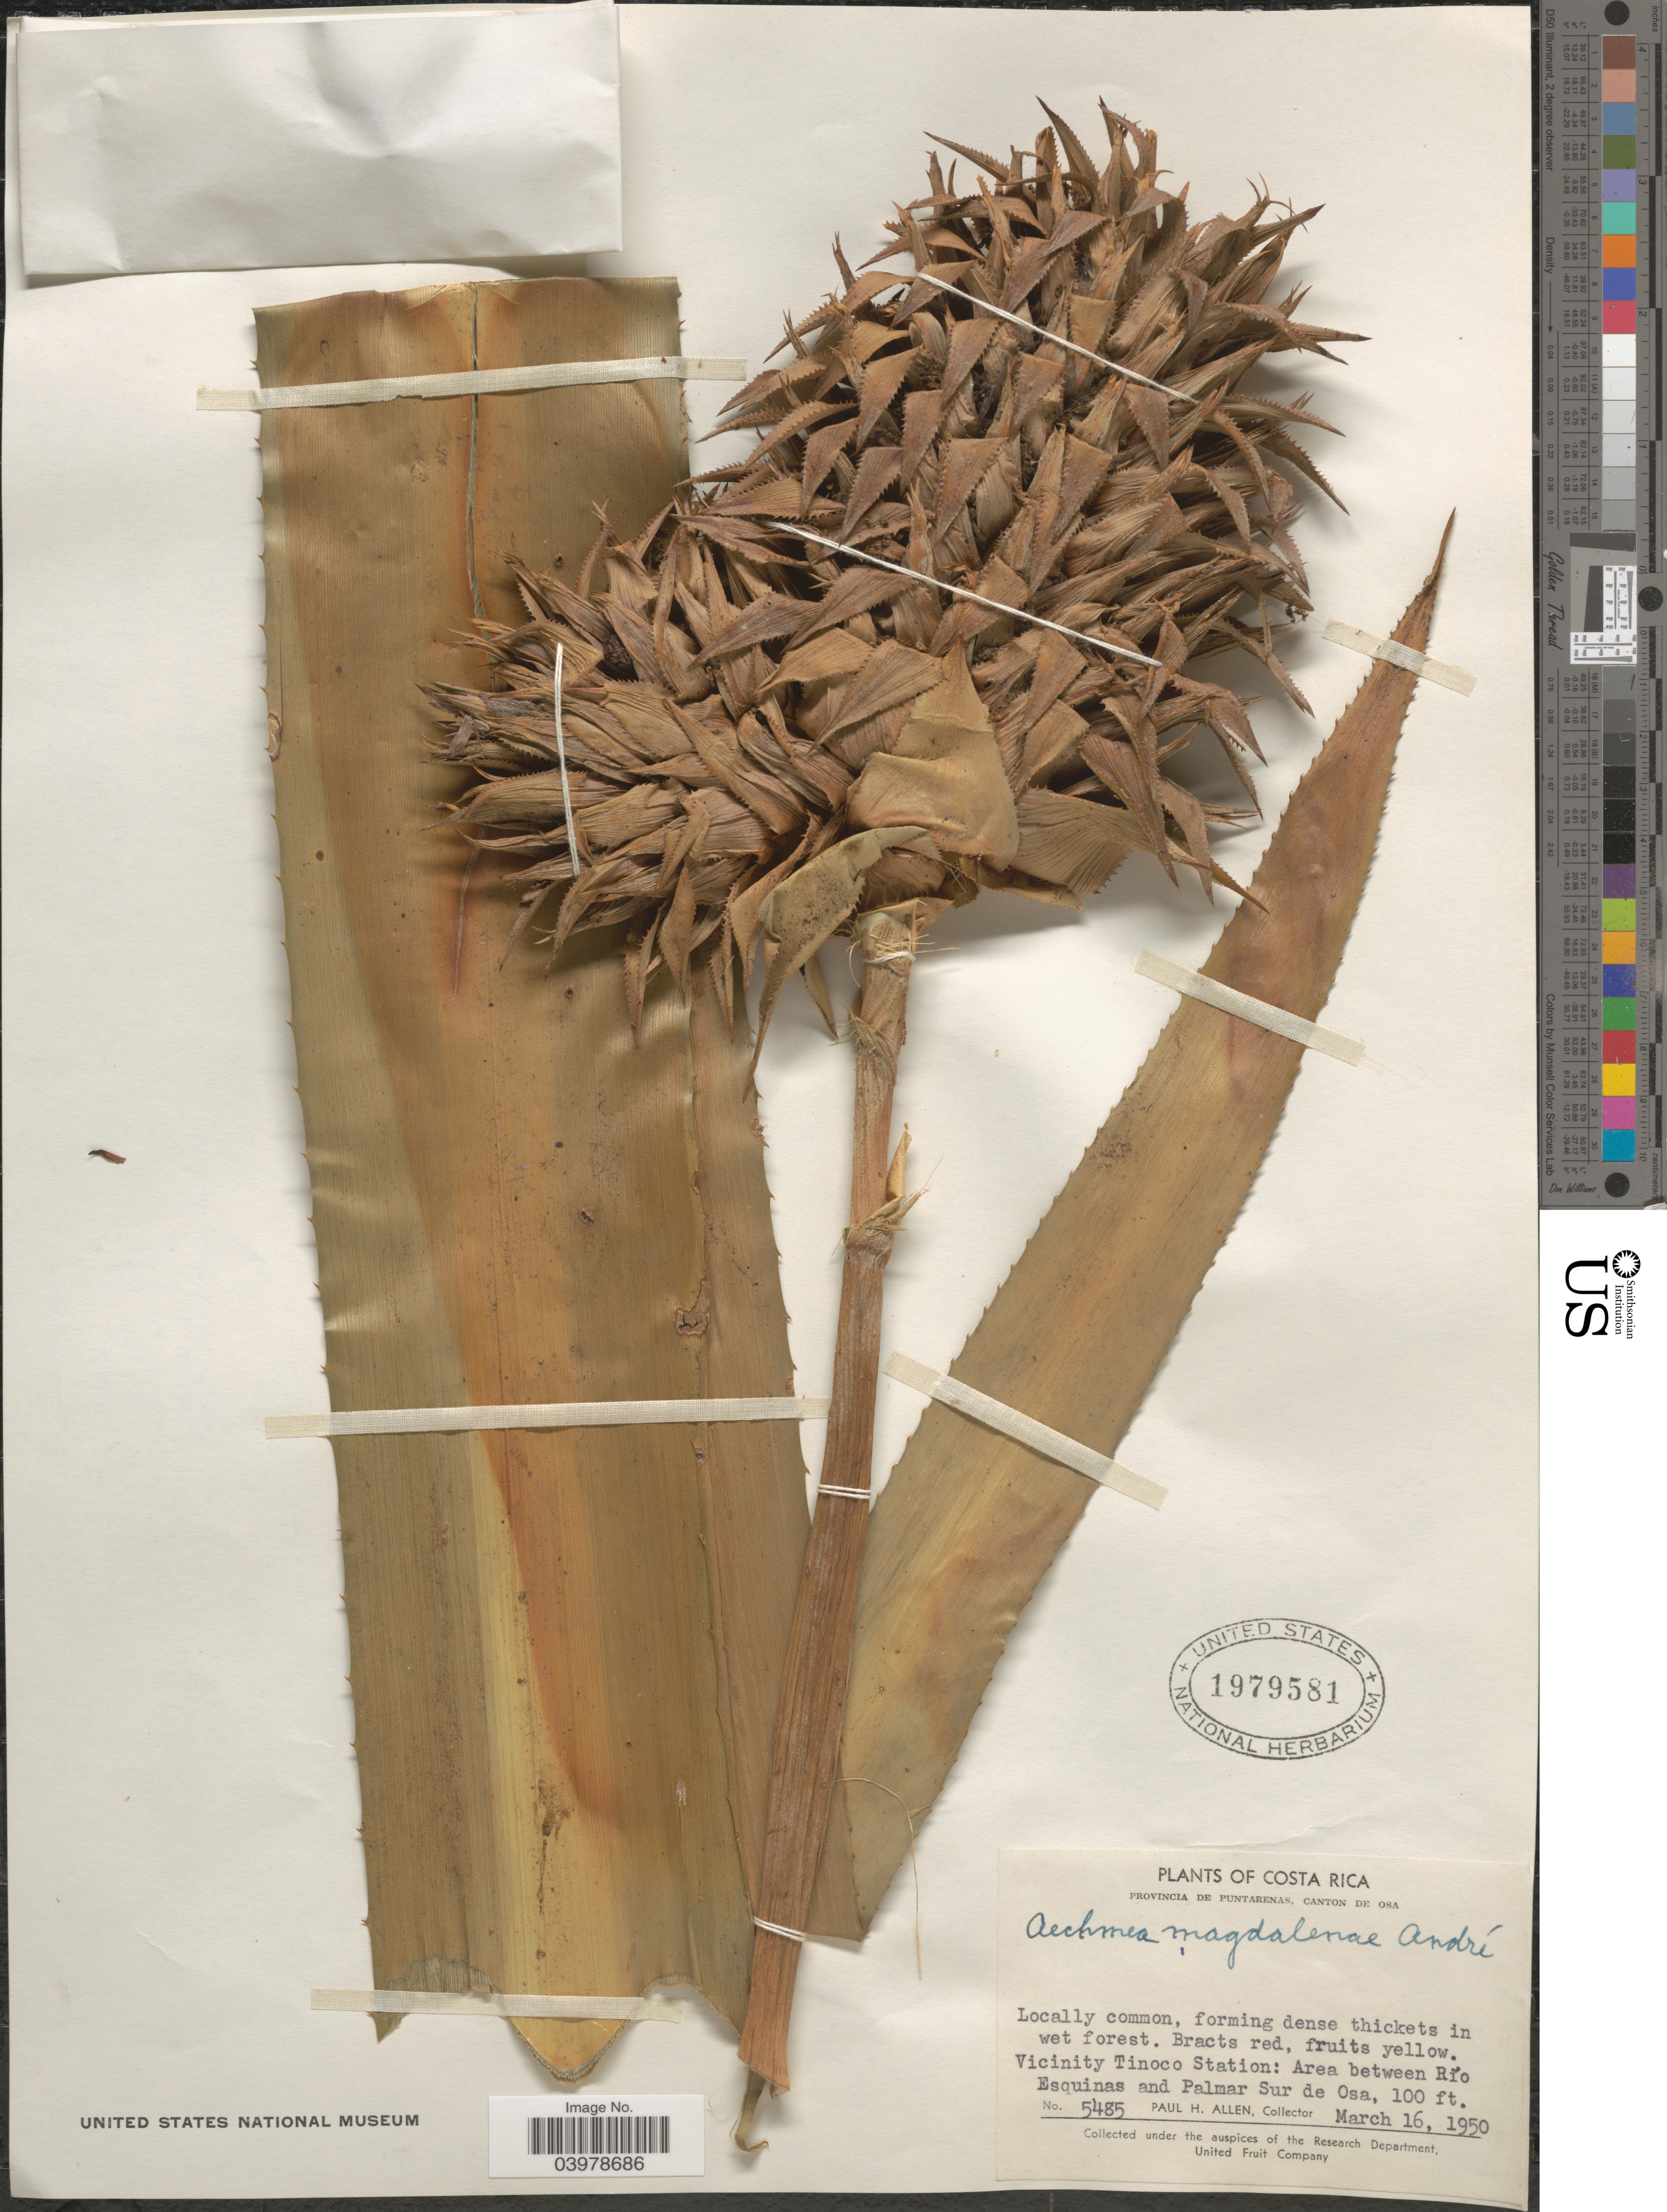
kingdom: Plantae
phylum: Tracheophyta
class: Liliopsida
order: Poales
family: Bromeliaceae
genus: Aechmea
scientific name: Aechmea magdalenae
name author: (André) André ex Baker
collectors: P. H. Allen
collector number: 5485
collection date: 1950-03-16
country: Costa Rica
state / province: Puntarenas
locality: Canton de Osa. Vicinity Tinoco Station: Area between Río Esquinas and Palmar Sur de Osa.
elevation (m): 30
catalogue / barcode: US 1979581